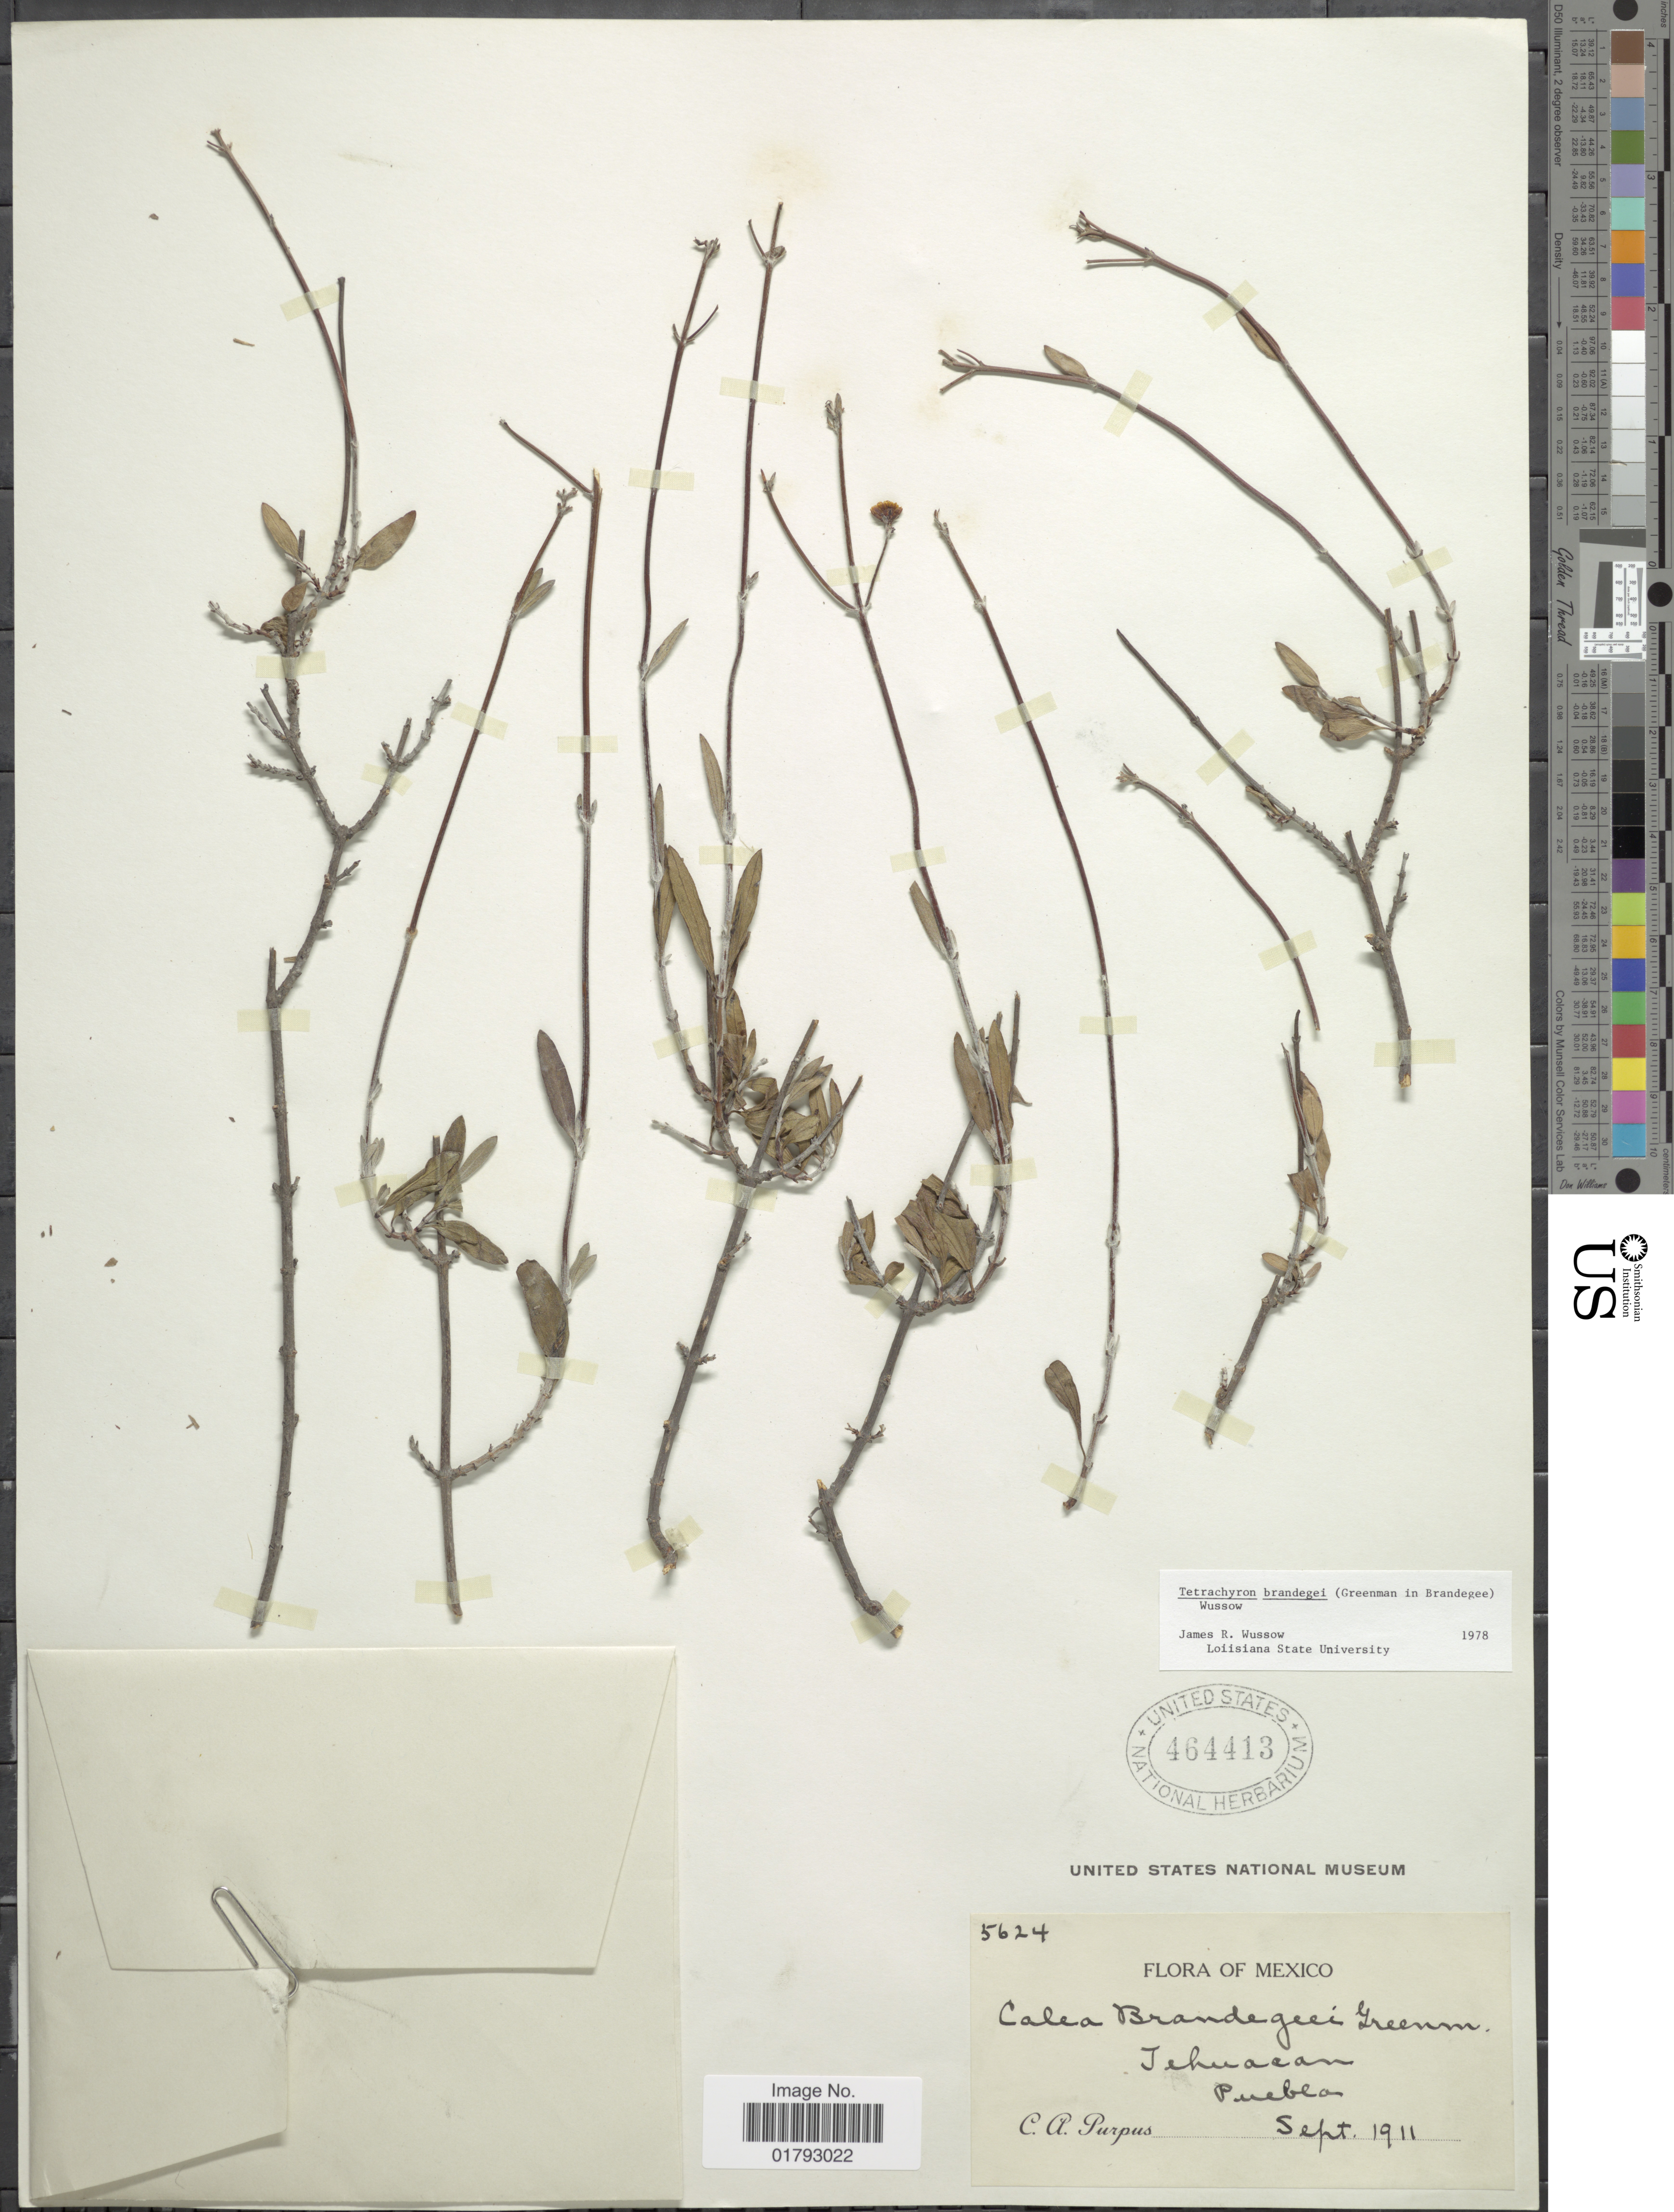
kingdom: Plantae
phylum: Tracheophyta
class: Magnoliopsida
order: Asterales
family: Asteraceae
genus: Tetrachyron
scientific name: Tetrachyron brandegei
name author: (Greenm.) Wussow &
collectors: C. A. Purpus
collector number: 5624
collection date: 1911-09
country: Mexico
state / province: Puebla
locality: Tehuacan, Puebla.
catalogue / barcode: US 464413